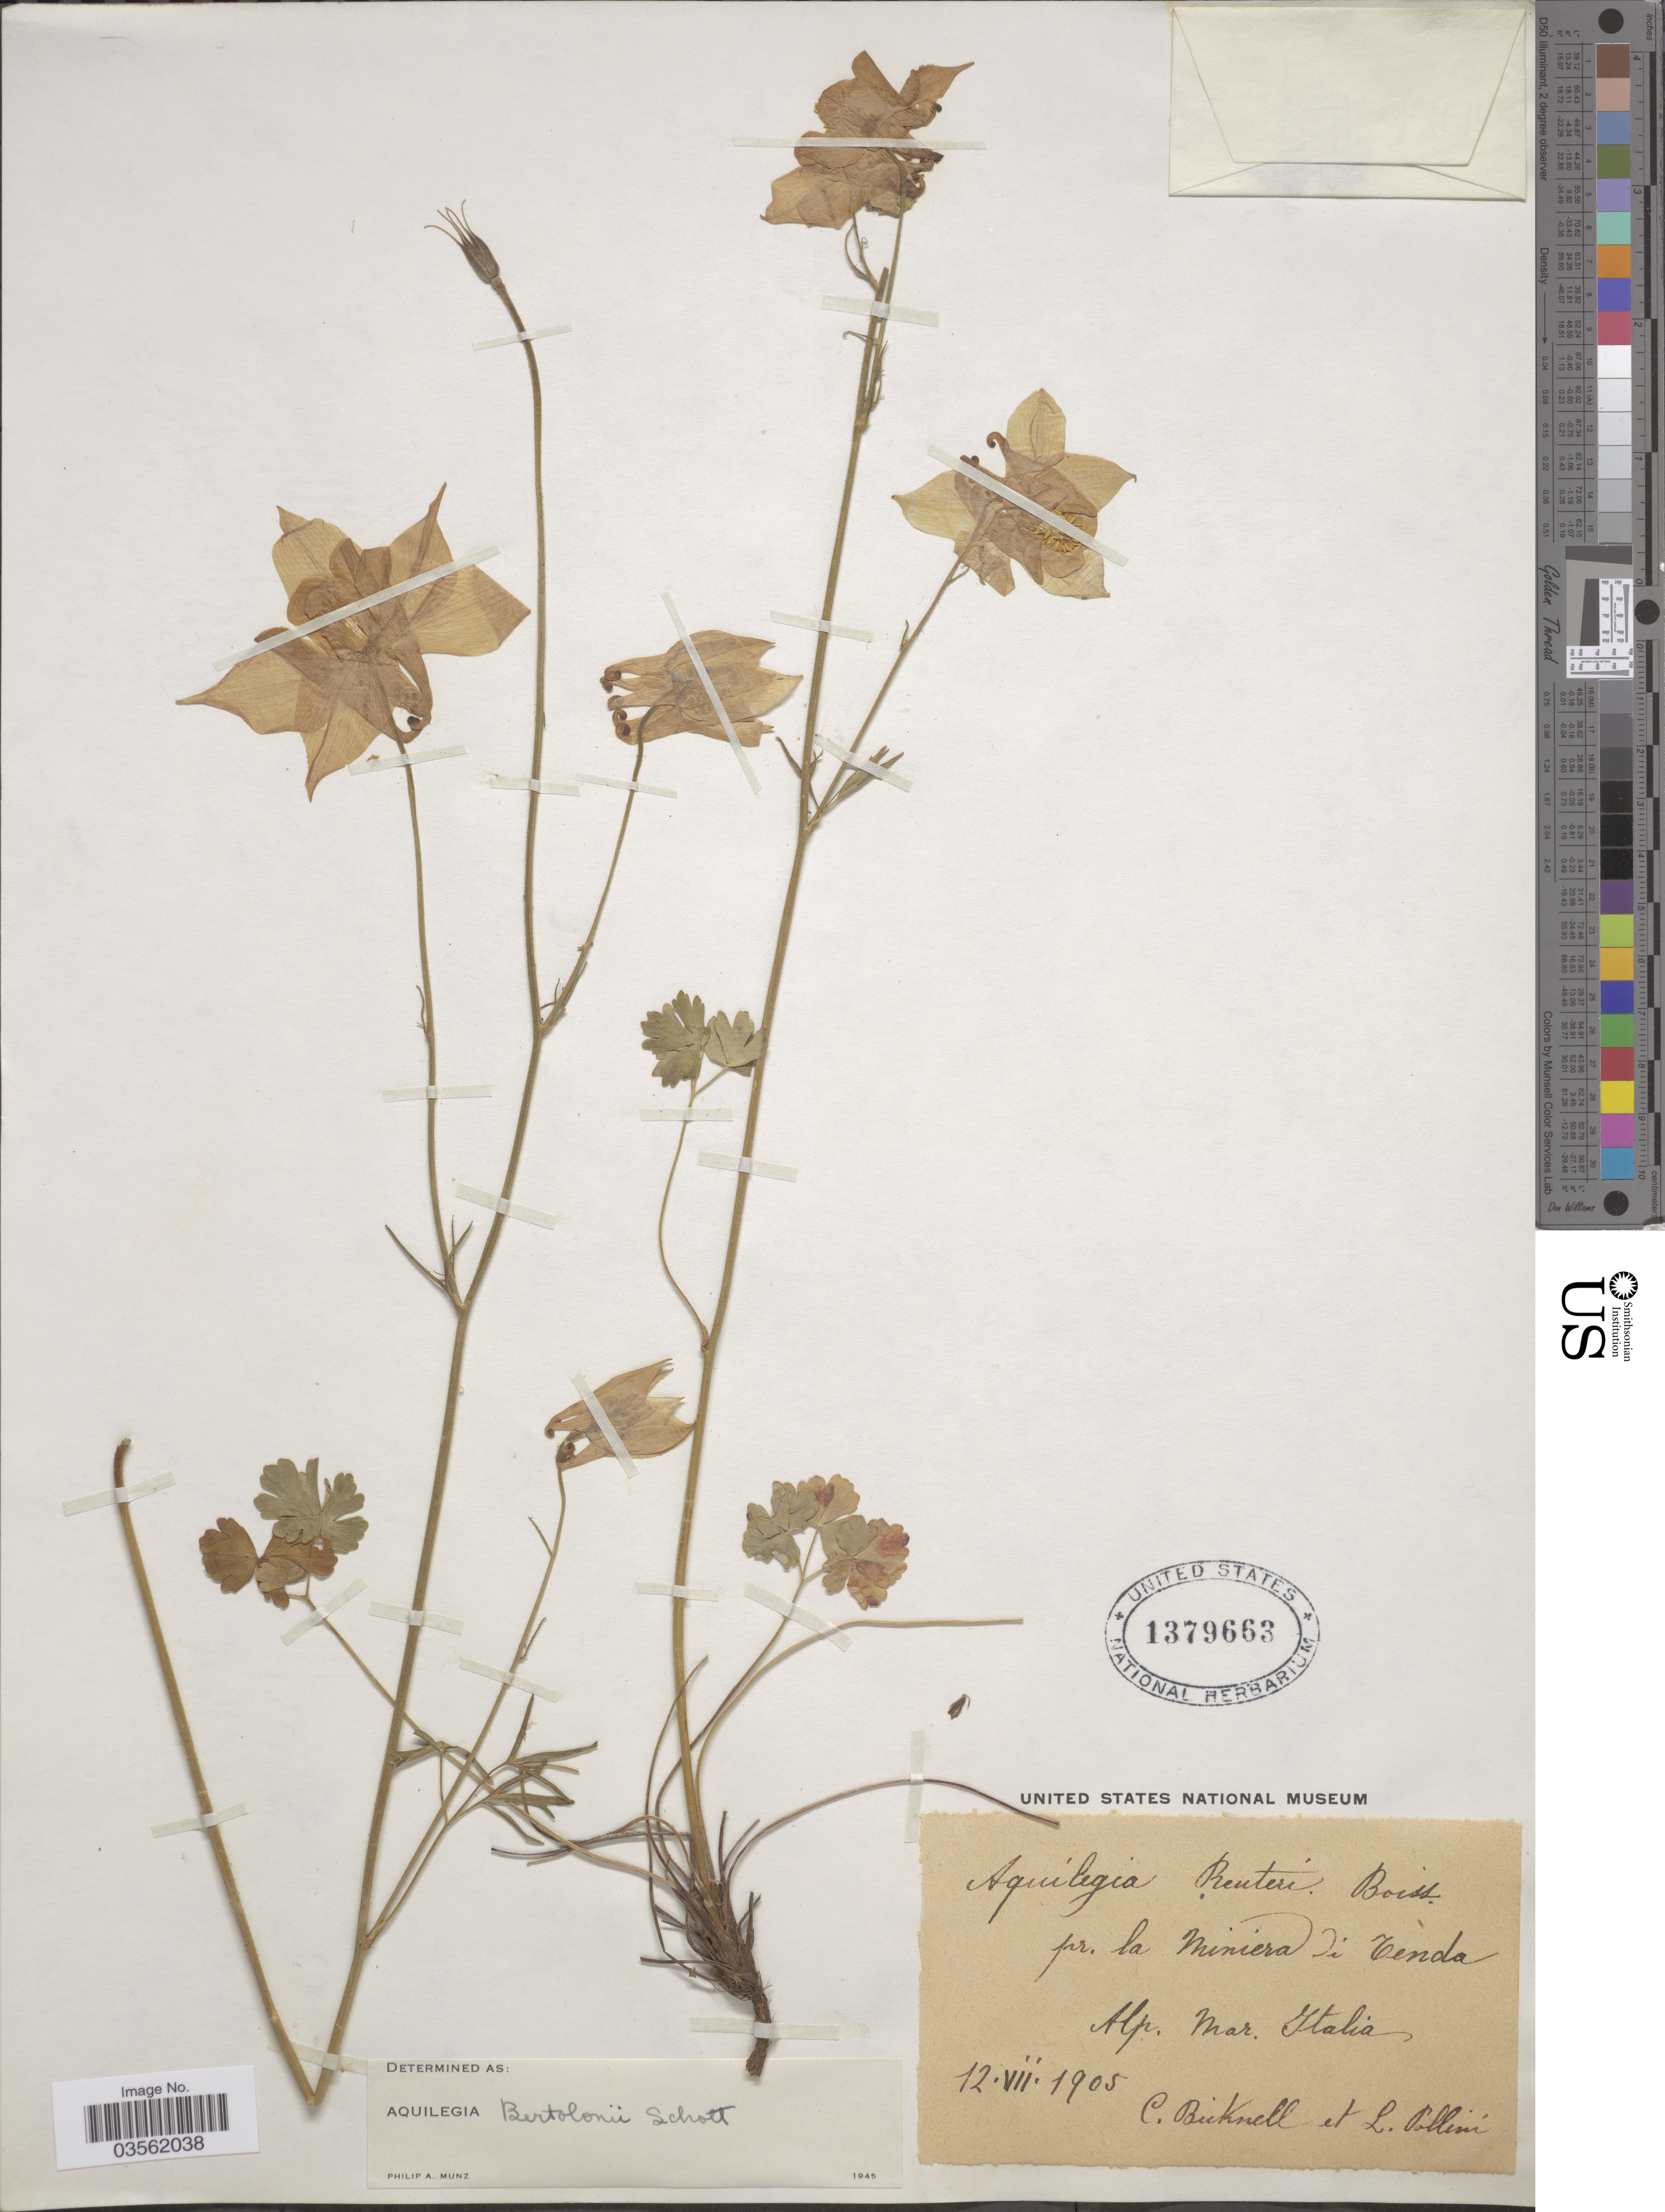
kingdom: Plantae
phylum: Tracheophyta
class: Magnoliopsida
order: Ranunculales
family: Ranunculaceae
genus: Aquilegia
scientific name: Aquilegia bertolonii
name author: Schott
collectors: C. Bicknell & L. Pollini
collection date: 1905-07-12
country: Italy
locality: Pr. la Miniera di Tenda. Alp. Mar.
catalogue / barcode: US 1379663